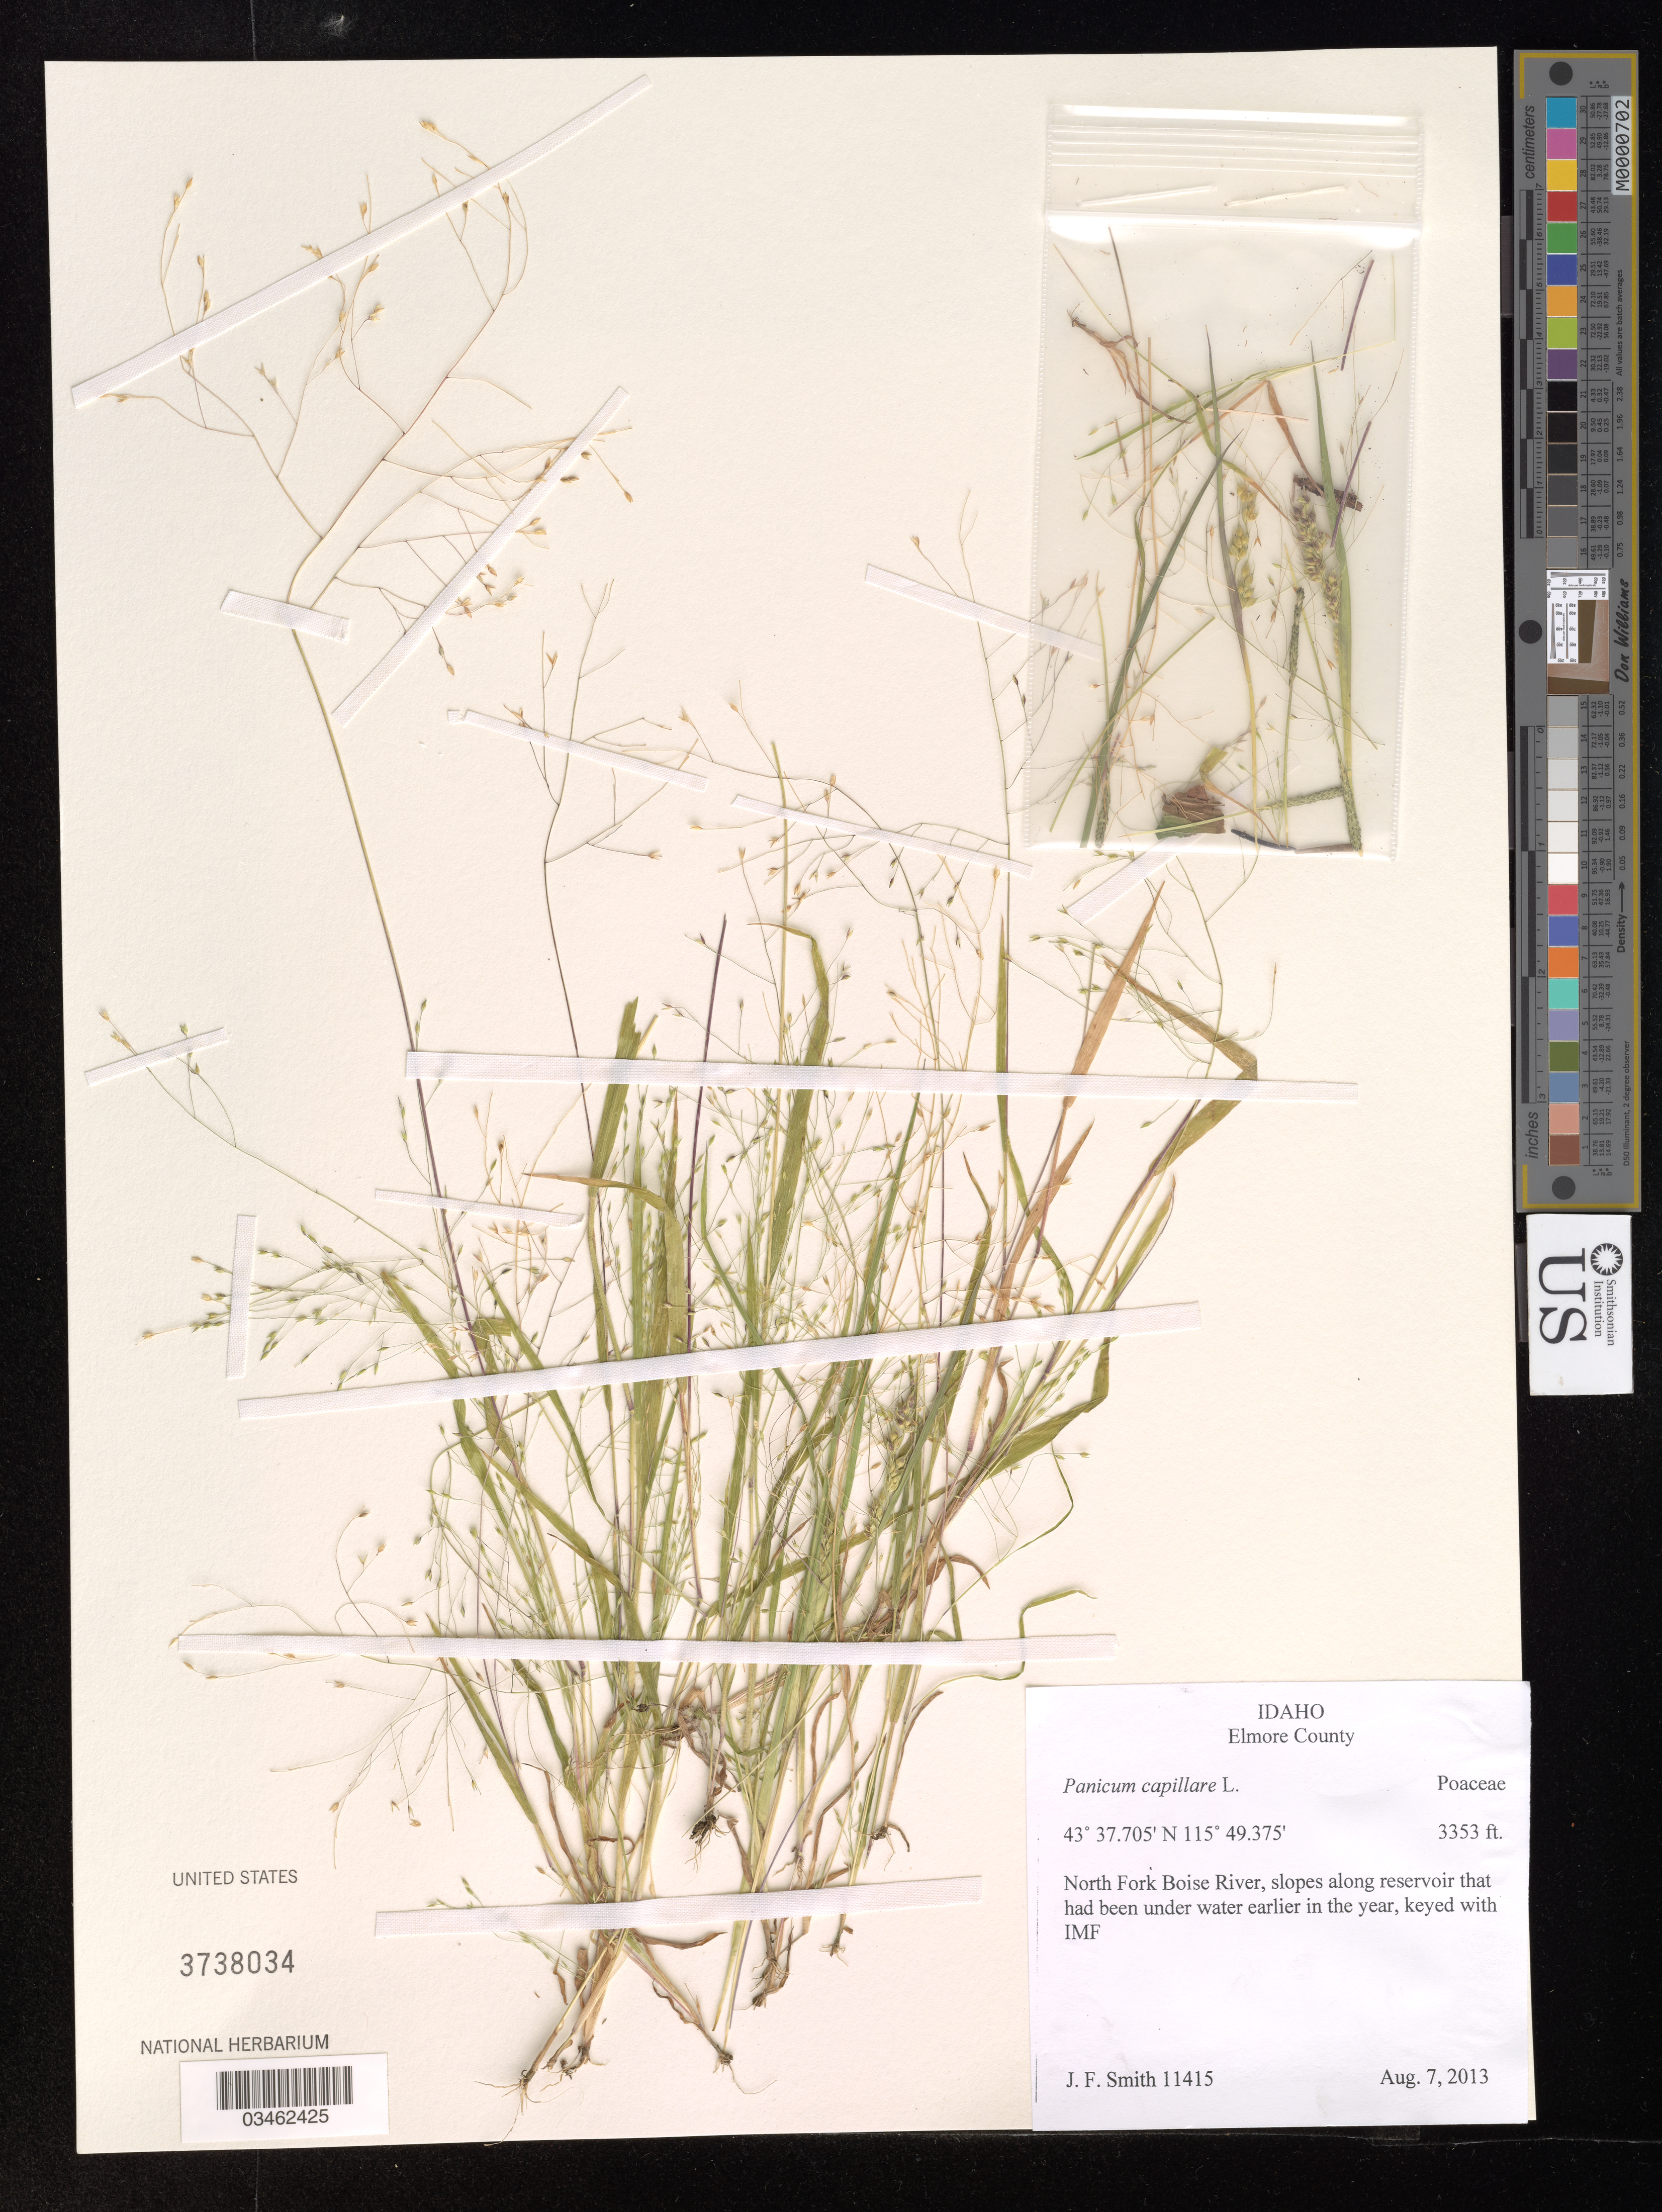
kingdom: Plantae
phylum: Tracheophyta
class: Liliopsida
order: Poales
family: Poaceae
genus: Panicum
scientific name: Panicum capillare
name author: L.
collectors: J. Smith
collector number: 11415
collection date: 2013-08-07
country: United States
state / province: Idaho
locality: Elmore County. North Fork Boise River, slopes along reservoir that had been under water earlier in the year, keyed with IMF.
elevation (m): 1022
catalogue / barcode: US 3738034